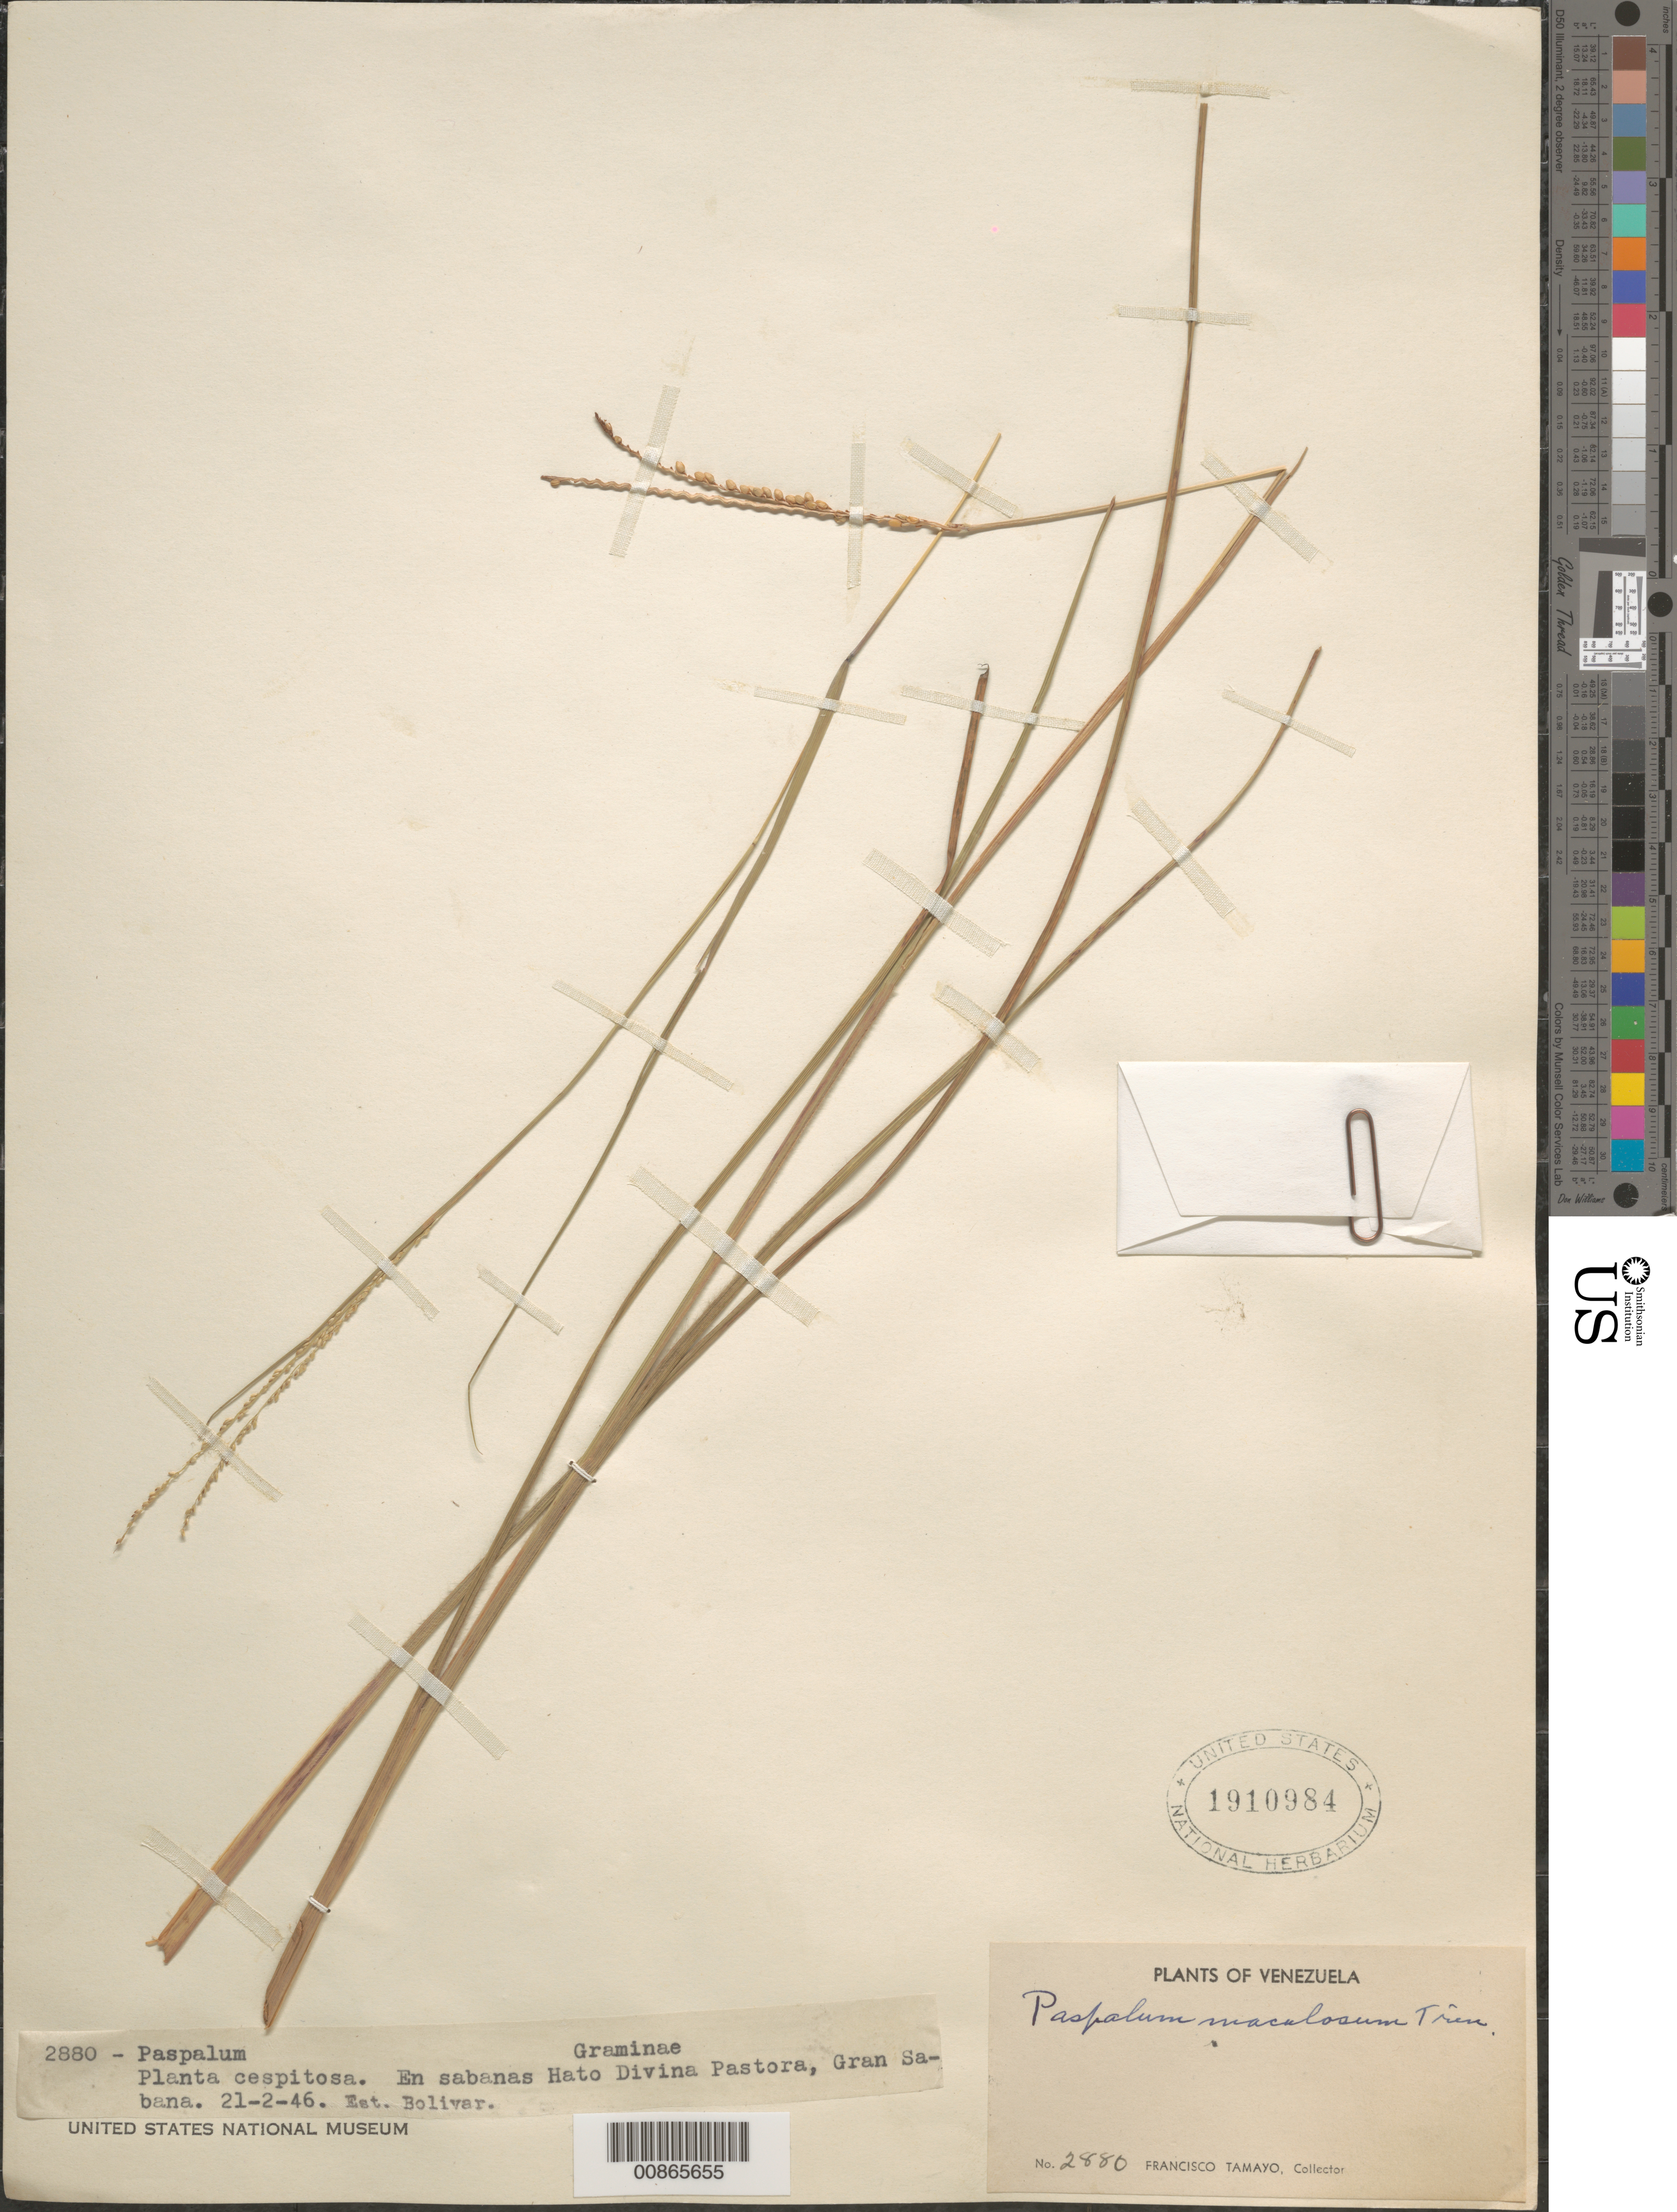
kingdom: Plantae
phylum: Tracheophyta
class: Liliopsida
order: Poales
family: Poaceae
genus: Paspalum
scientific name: Paspalum maculosum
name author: Trin.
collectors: F. Tamayo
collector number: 2880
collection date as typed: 21-Feb-46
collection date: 1946-02-21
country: Venezuela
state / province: Bolívar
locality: Gran Sabana, Hato Divina Pastora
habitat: Savanna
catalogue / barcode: US 1910984